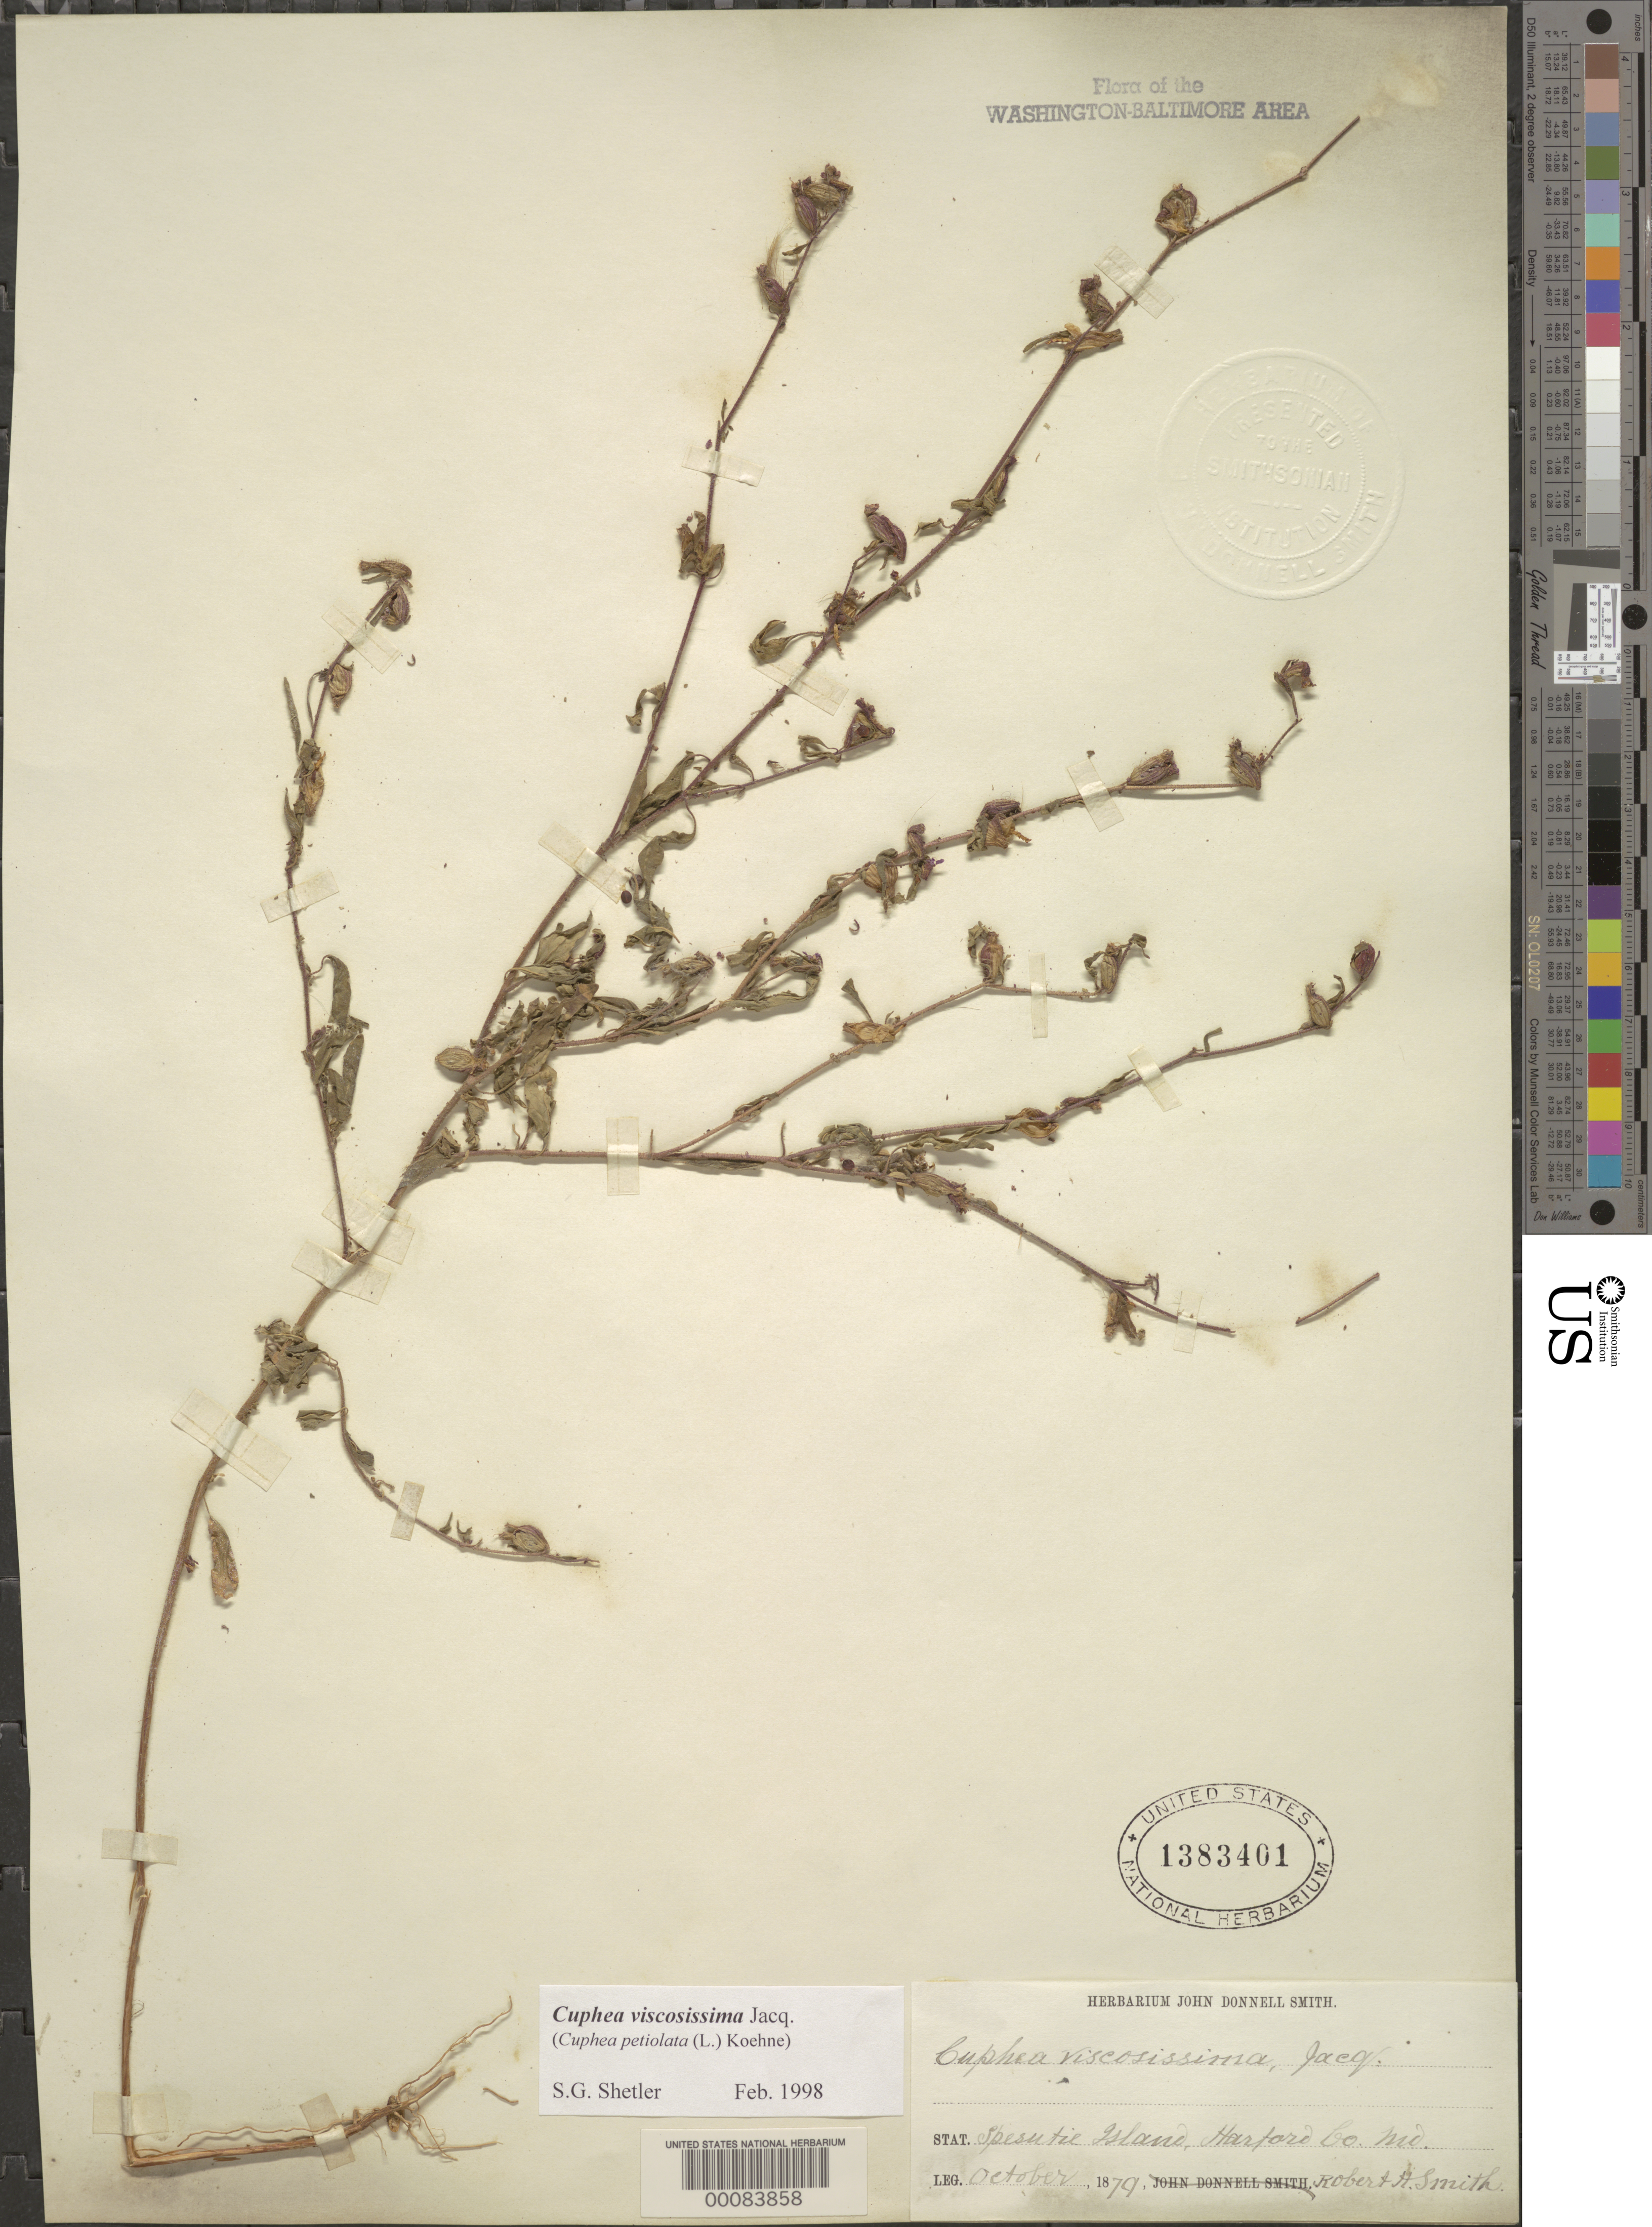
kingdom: Plantae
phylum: Tracheophyta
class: Magnoliopsida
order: Myrtales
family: Lythraceae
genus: Cuphea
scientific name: Cuphea viscosissima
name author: Jacq.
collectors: R. H. Smith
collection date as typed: Oct 1879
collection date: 1879-10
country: United States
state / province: Maryland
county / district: Harford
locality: Spesutie Island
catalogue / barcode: US 1383401